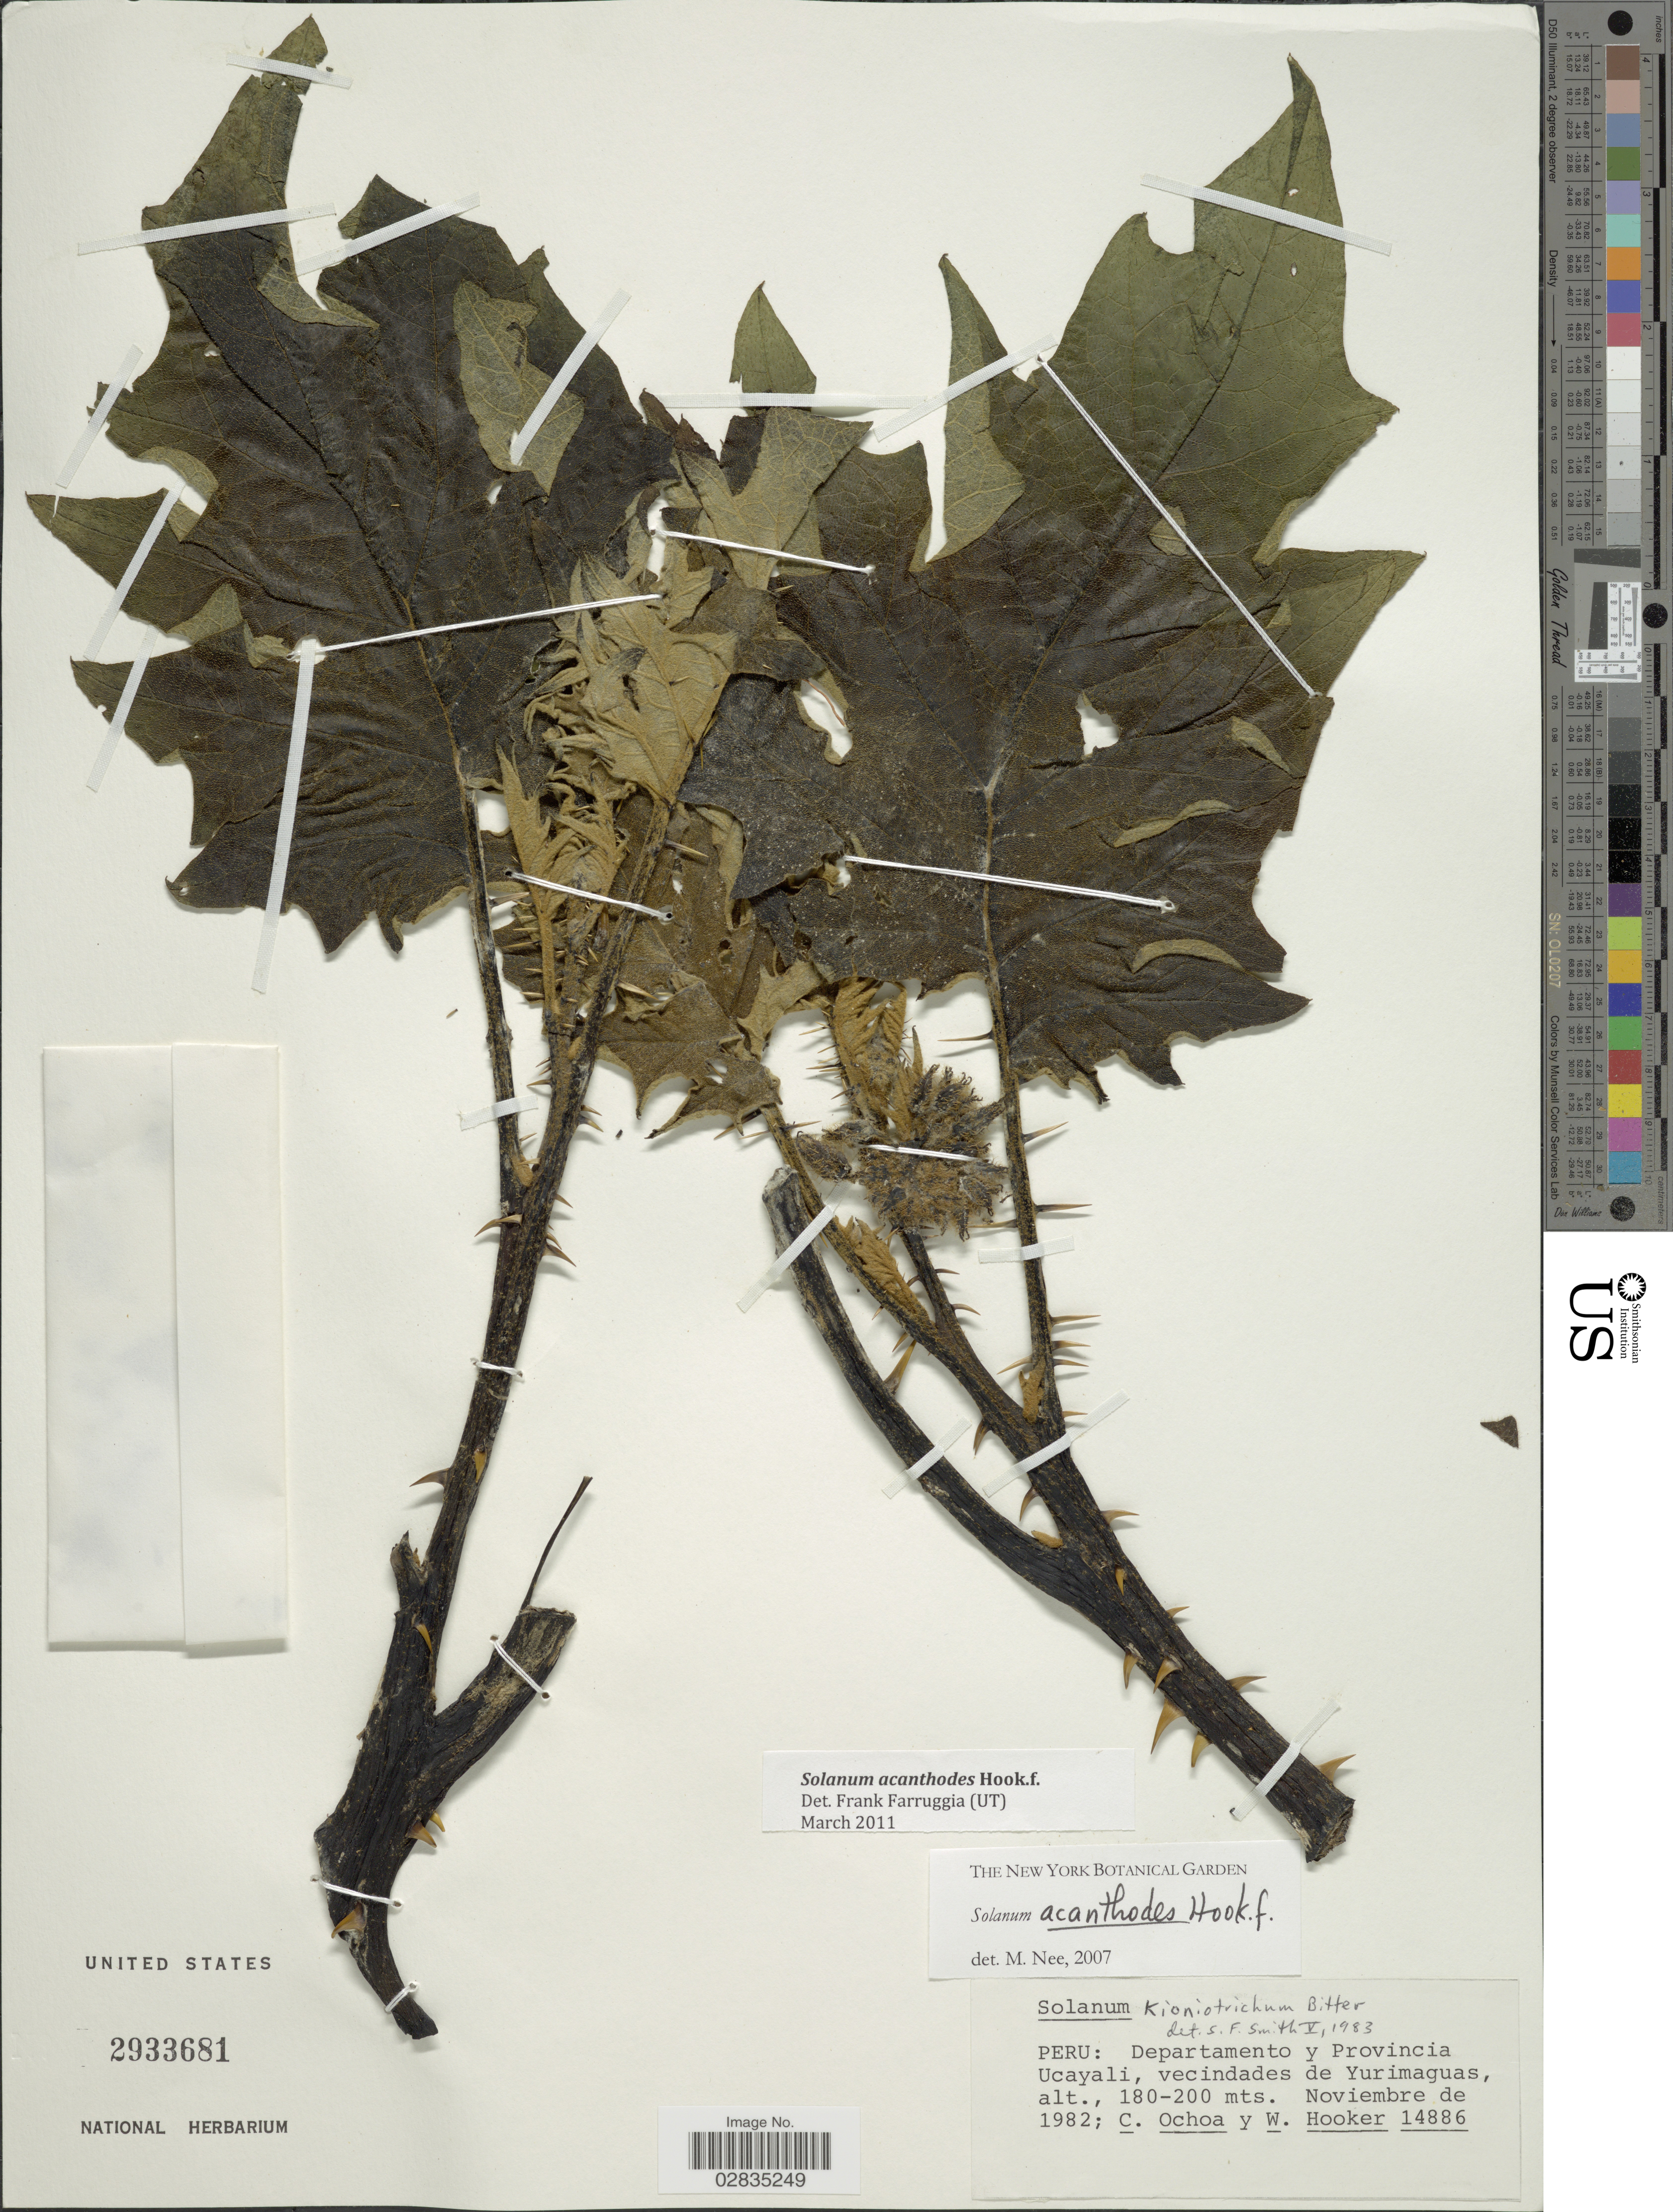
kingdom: Plantae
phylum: Tracheophyta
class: Magnoliopsida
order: Solanales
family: Solanaceae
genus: Solanum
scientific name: Solanum acanthodes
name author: Hook. f.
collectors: C. Ochoa & W. Hooker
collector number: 14886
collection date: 1982-11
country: Peru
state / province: Ucayali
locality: Departamento y Provincia Ucayali, vecindades de Yurimaguas.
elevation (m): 180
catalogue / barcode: US 2933681